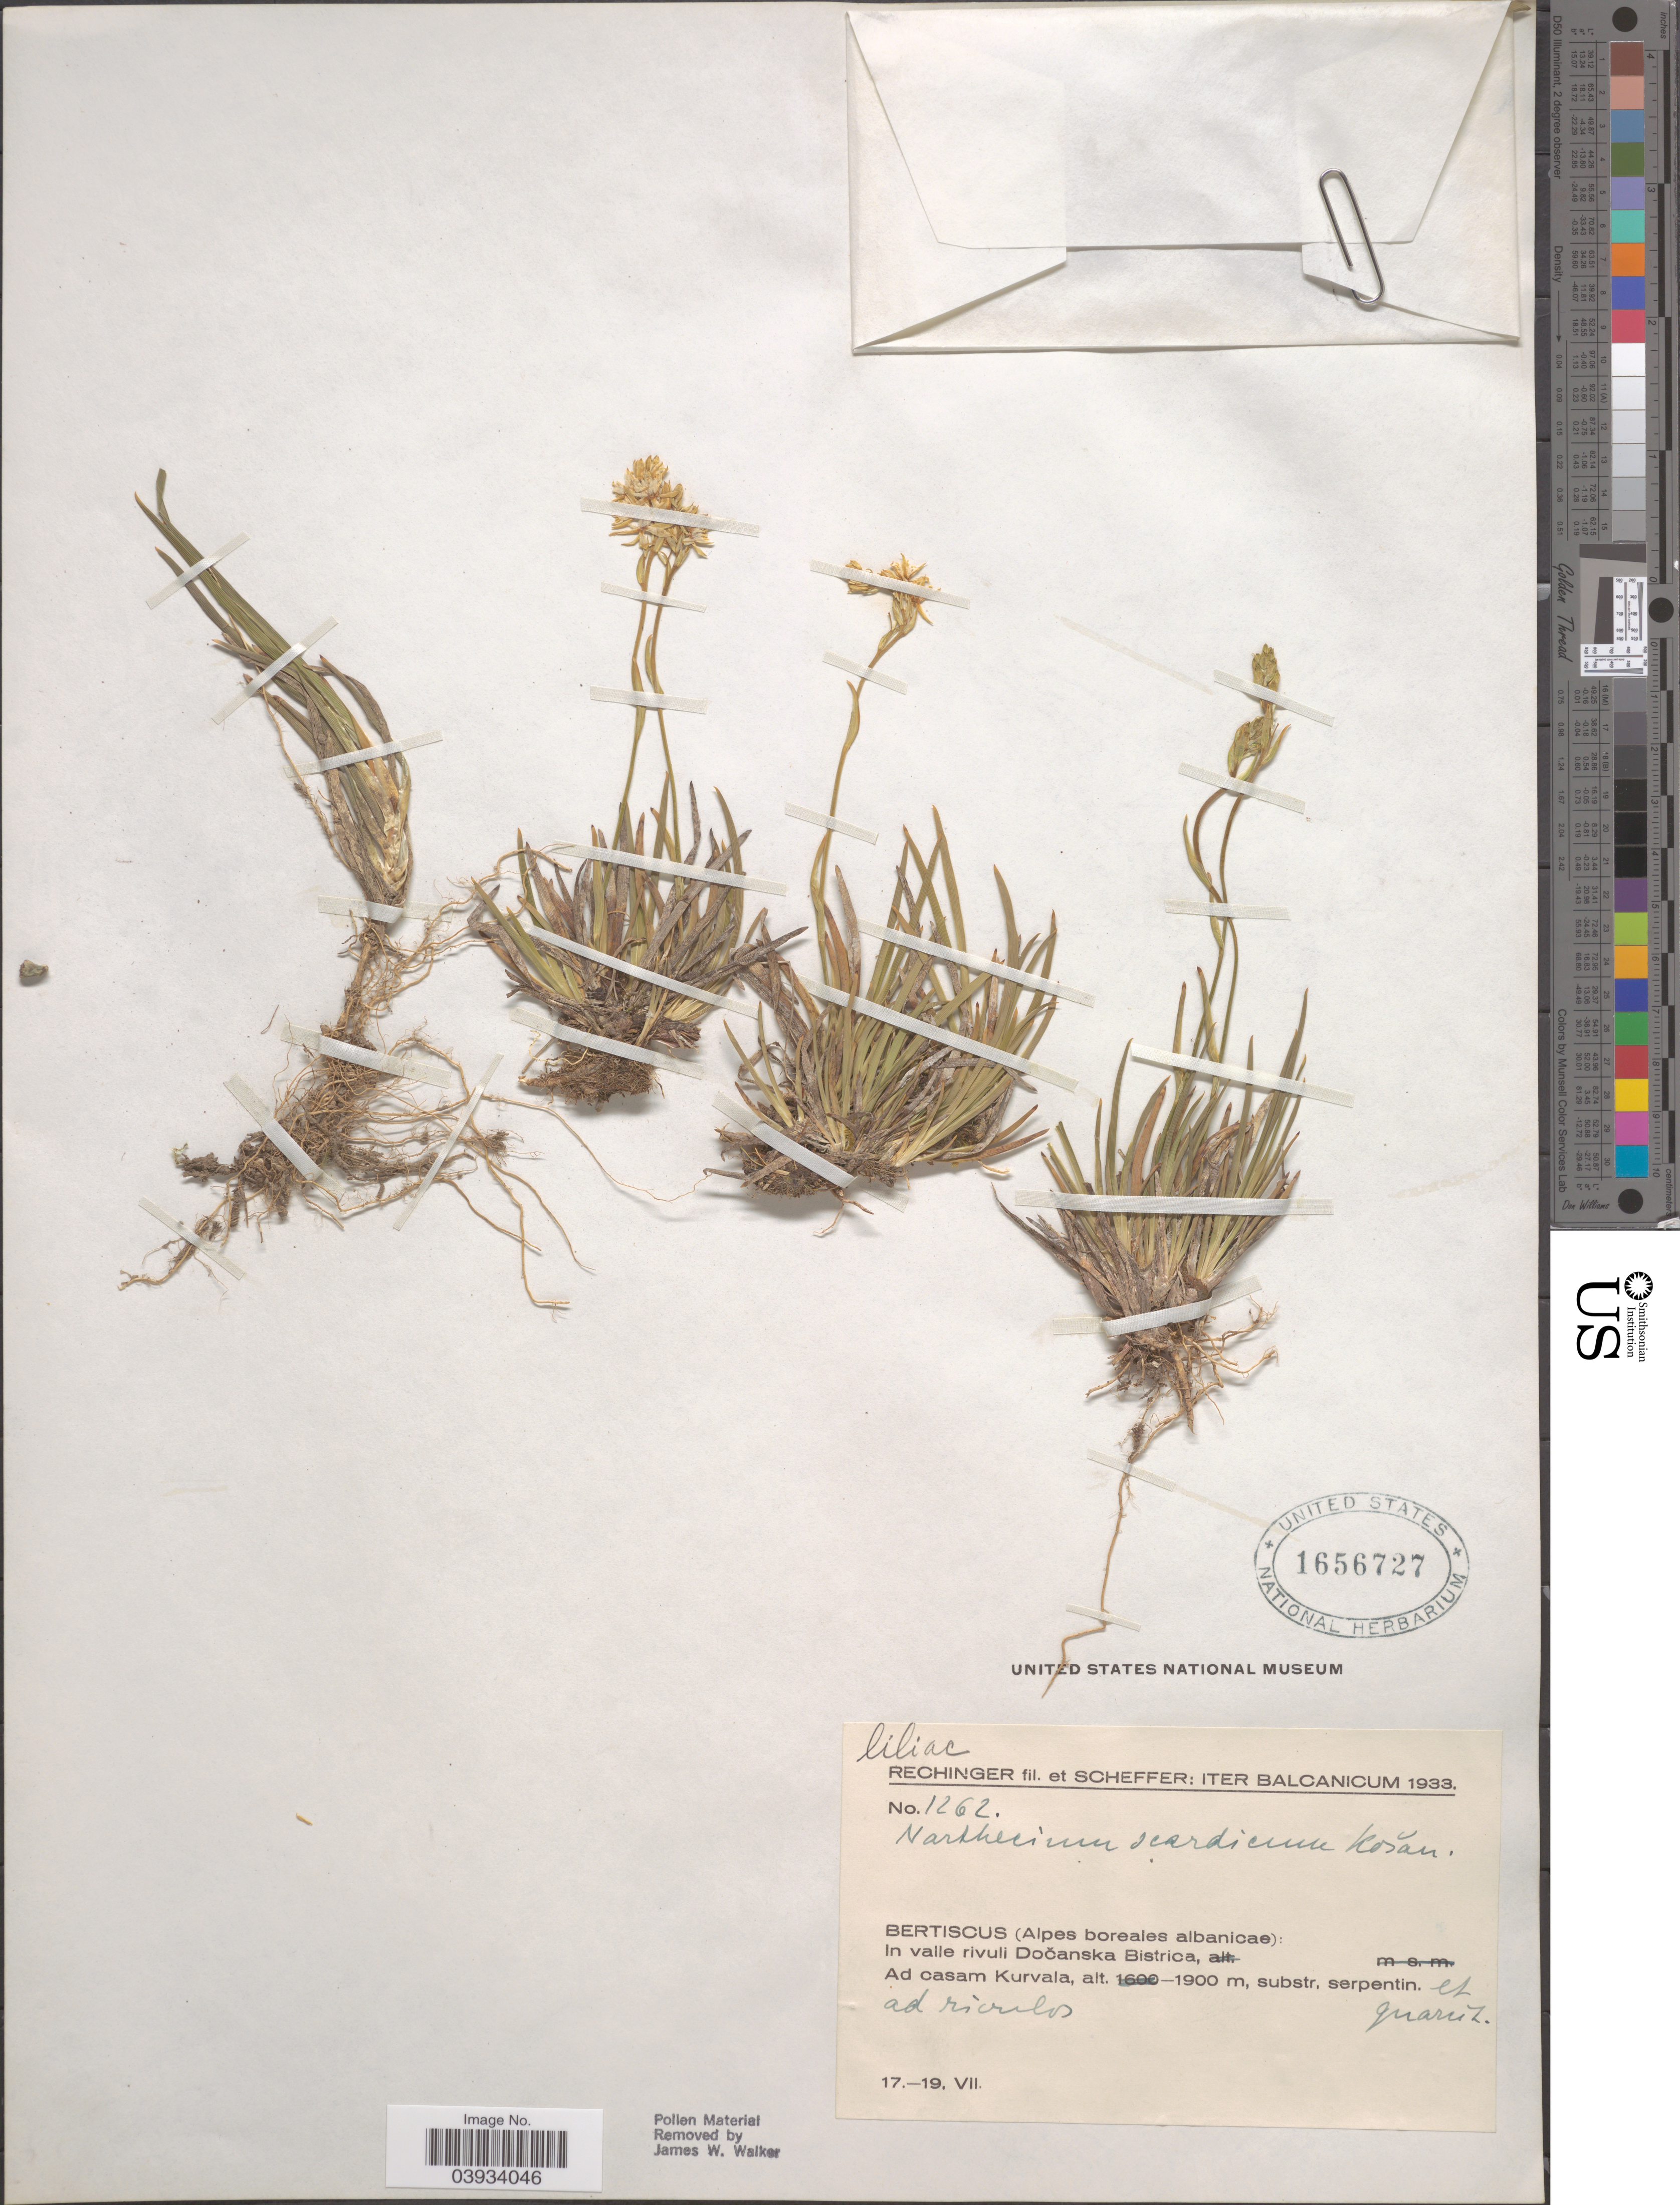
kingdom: Plantae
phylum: Tracheophyta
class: Liliopsida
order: Dioscoreales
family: Nartheciaceae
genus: Narthecium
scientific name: Narthecium scardicum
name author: Košanin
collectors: -- Rechinger & Scheffer, --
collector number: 1262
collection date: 1933-07-17/1933-07-19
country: Kosovo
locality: Balcanicum. Bertiscus (Alpes boreales albanicæ): In valle rivuli Docanska Bistrica, Ad casam Kurvala.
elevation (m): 1900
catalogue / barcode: US 1656727